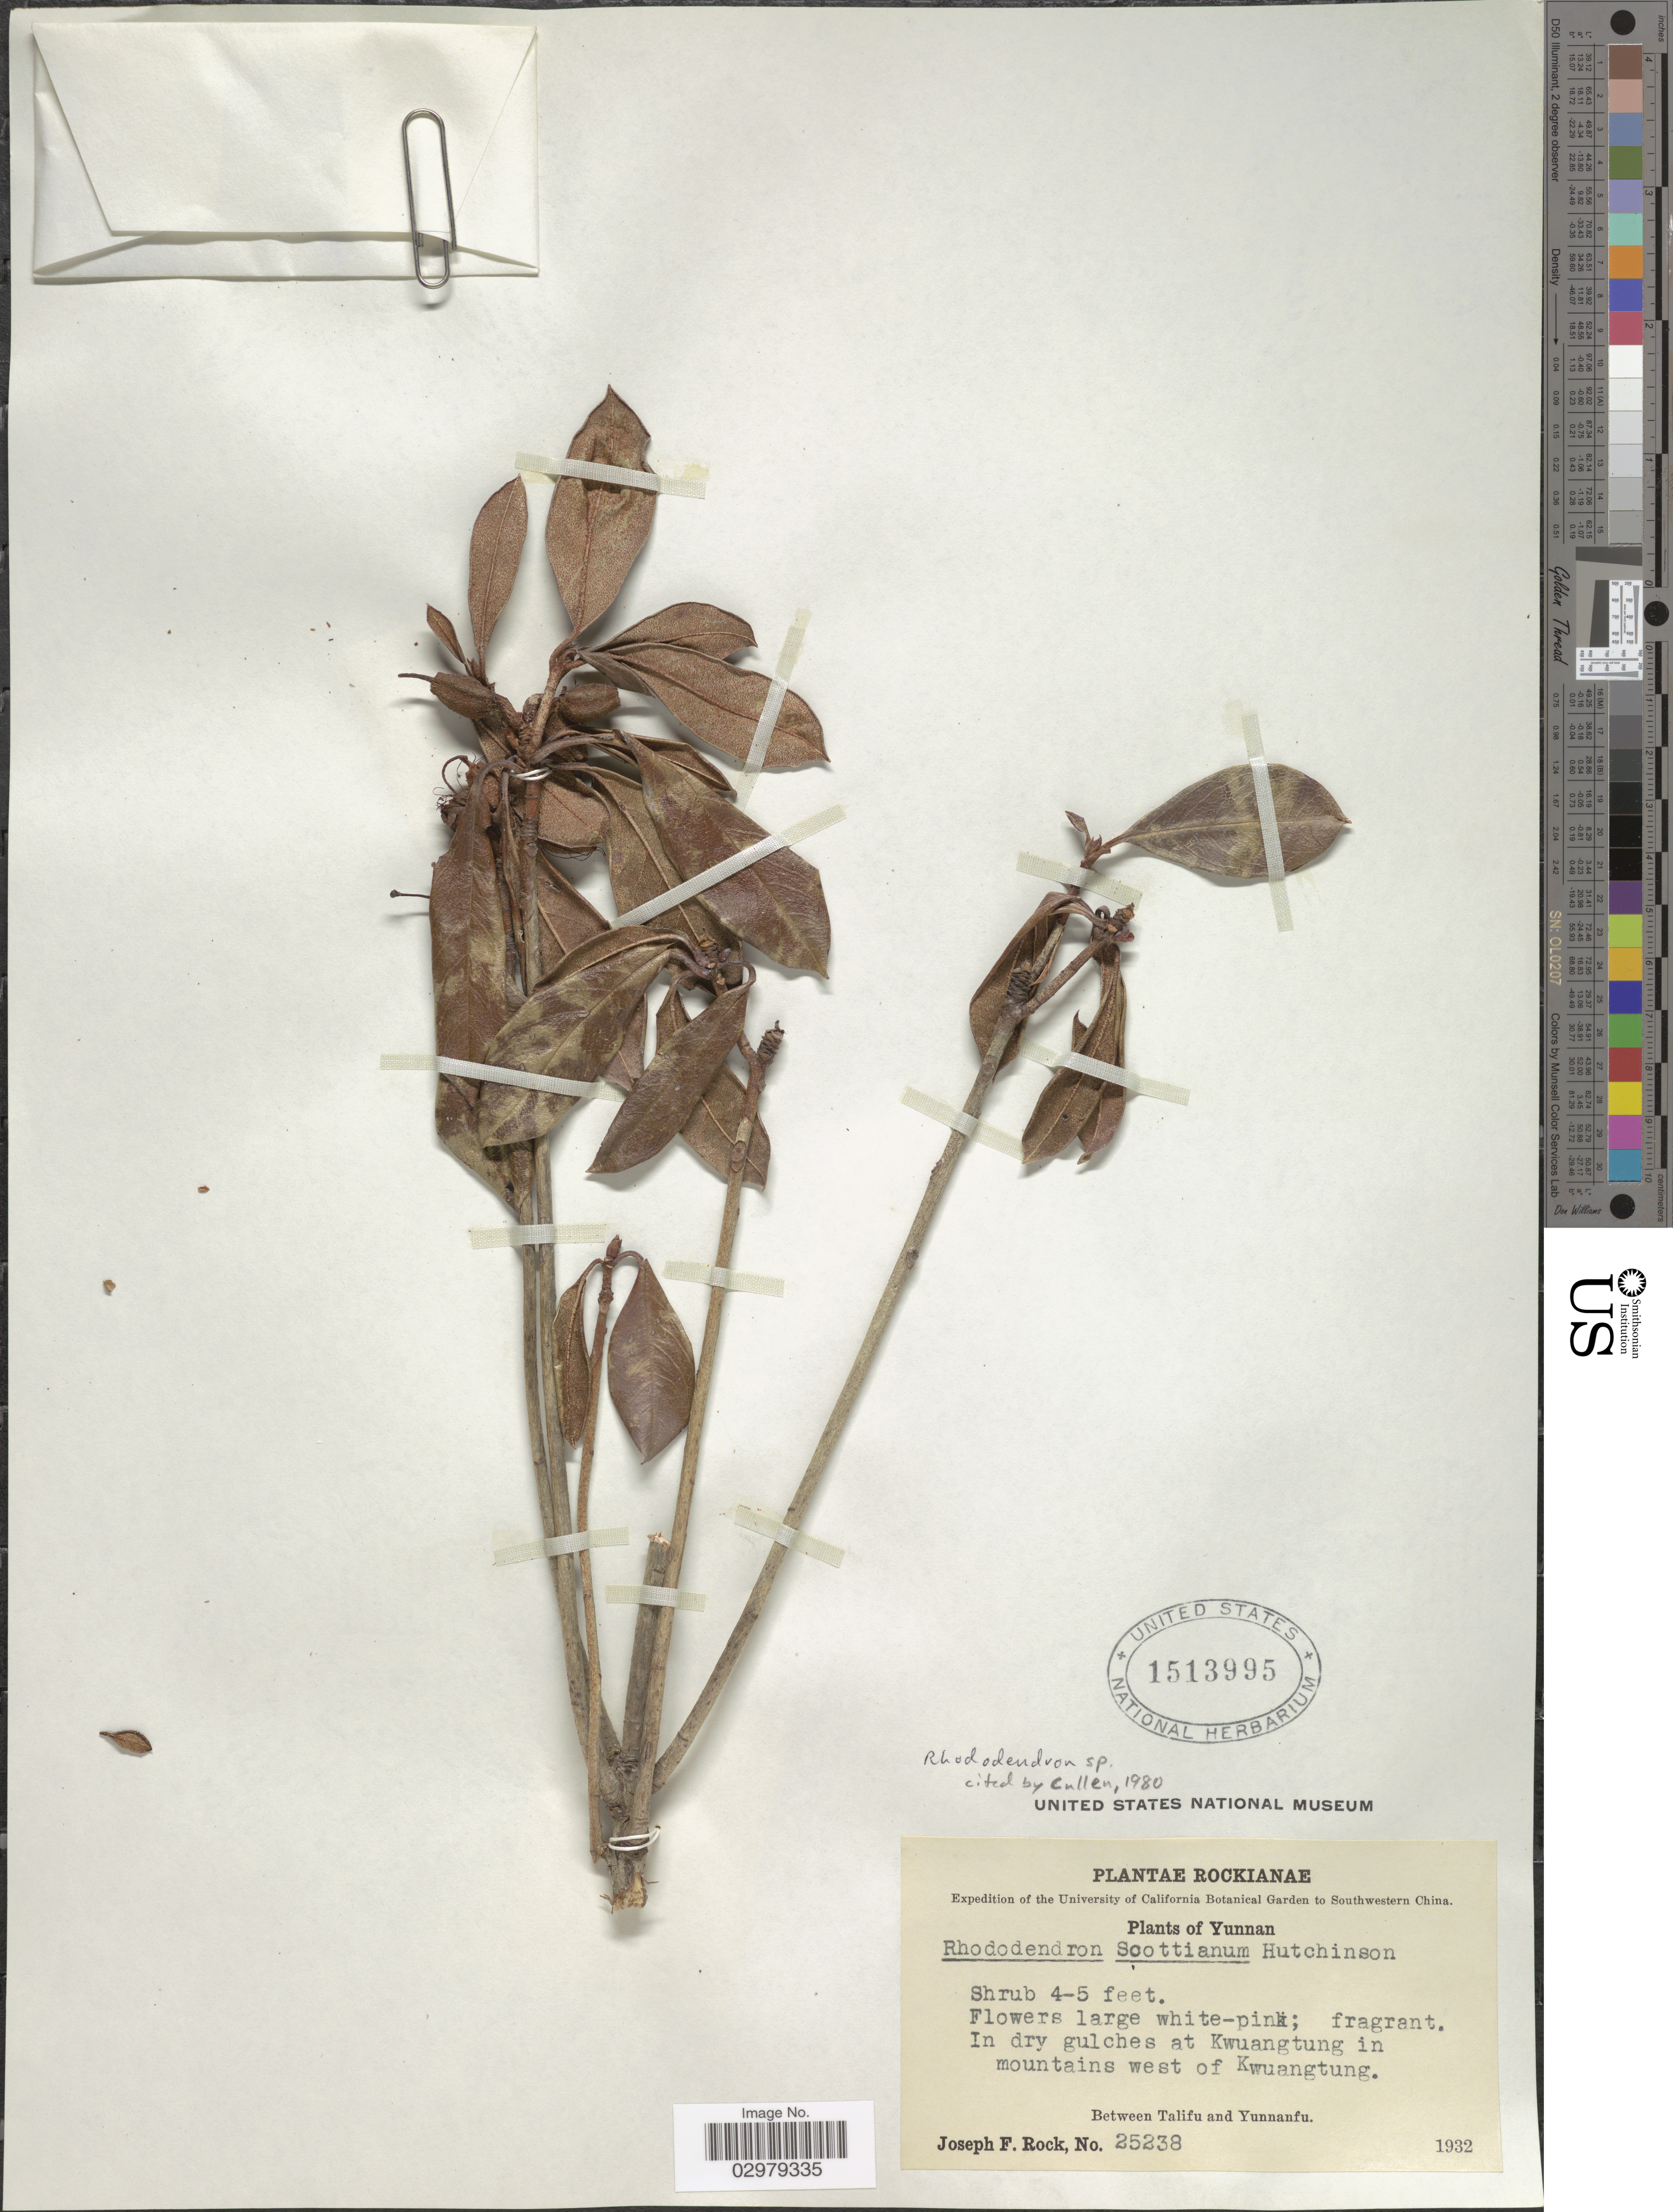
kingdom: Plantae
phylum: Tracheophyta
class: Magnoliopsida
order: Ericales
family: Ericaceae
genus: Rhododendron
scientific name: Rhododendron sp.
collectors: J. F. Rock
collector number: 25238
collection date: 1932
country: China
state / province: Yunnan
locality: Southwestern China. In dry gulches at Kwuangtung in mountains west of Kwuangtung. Between Talifu and Yunnafu.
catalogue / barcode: US 1513995